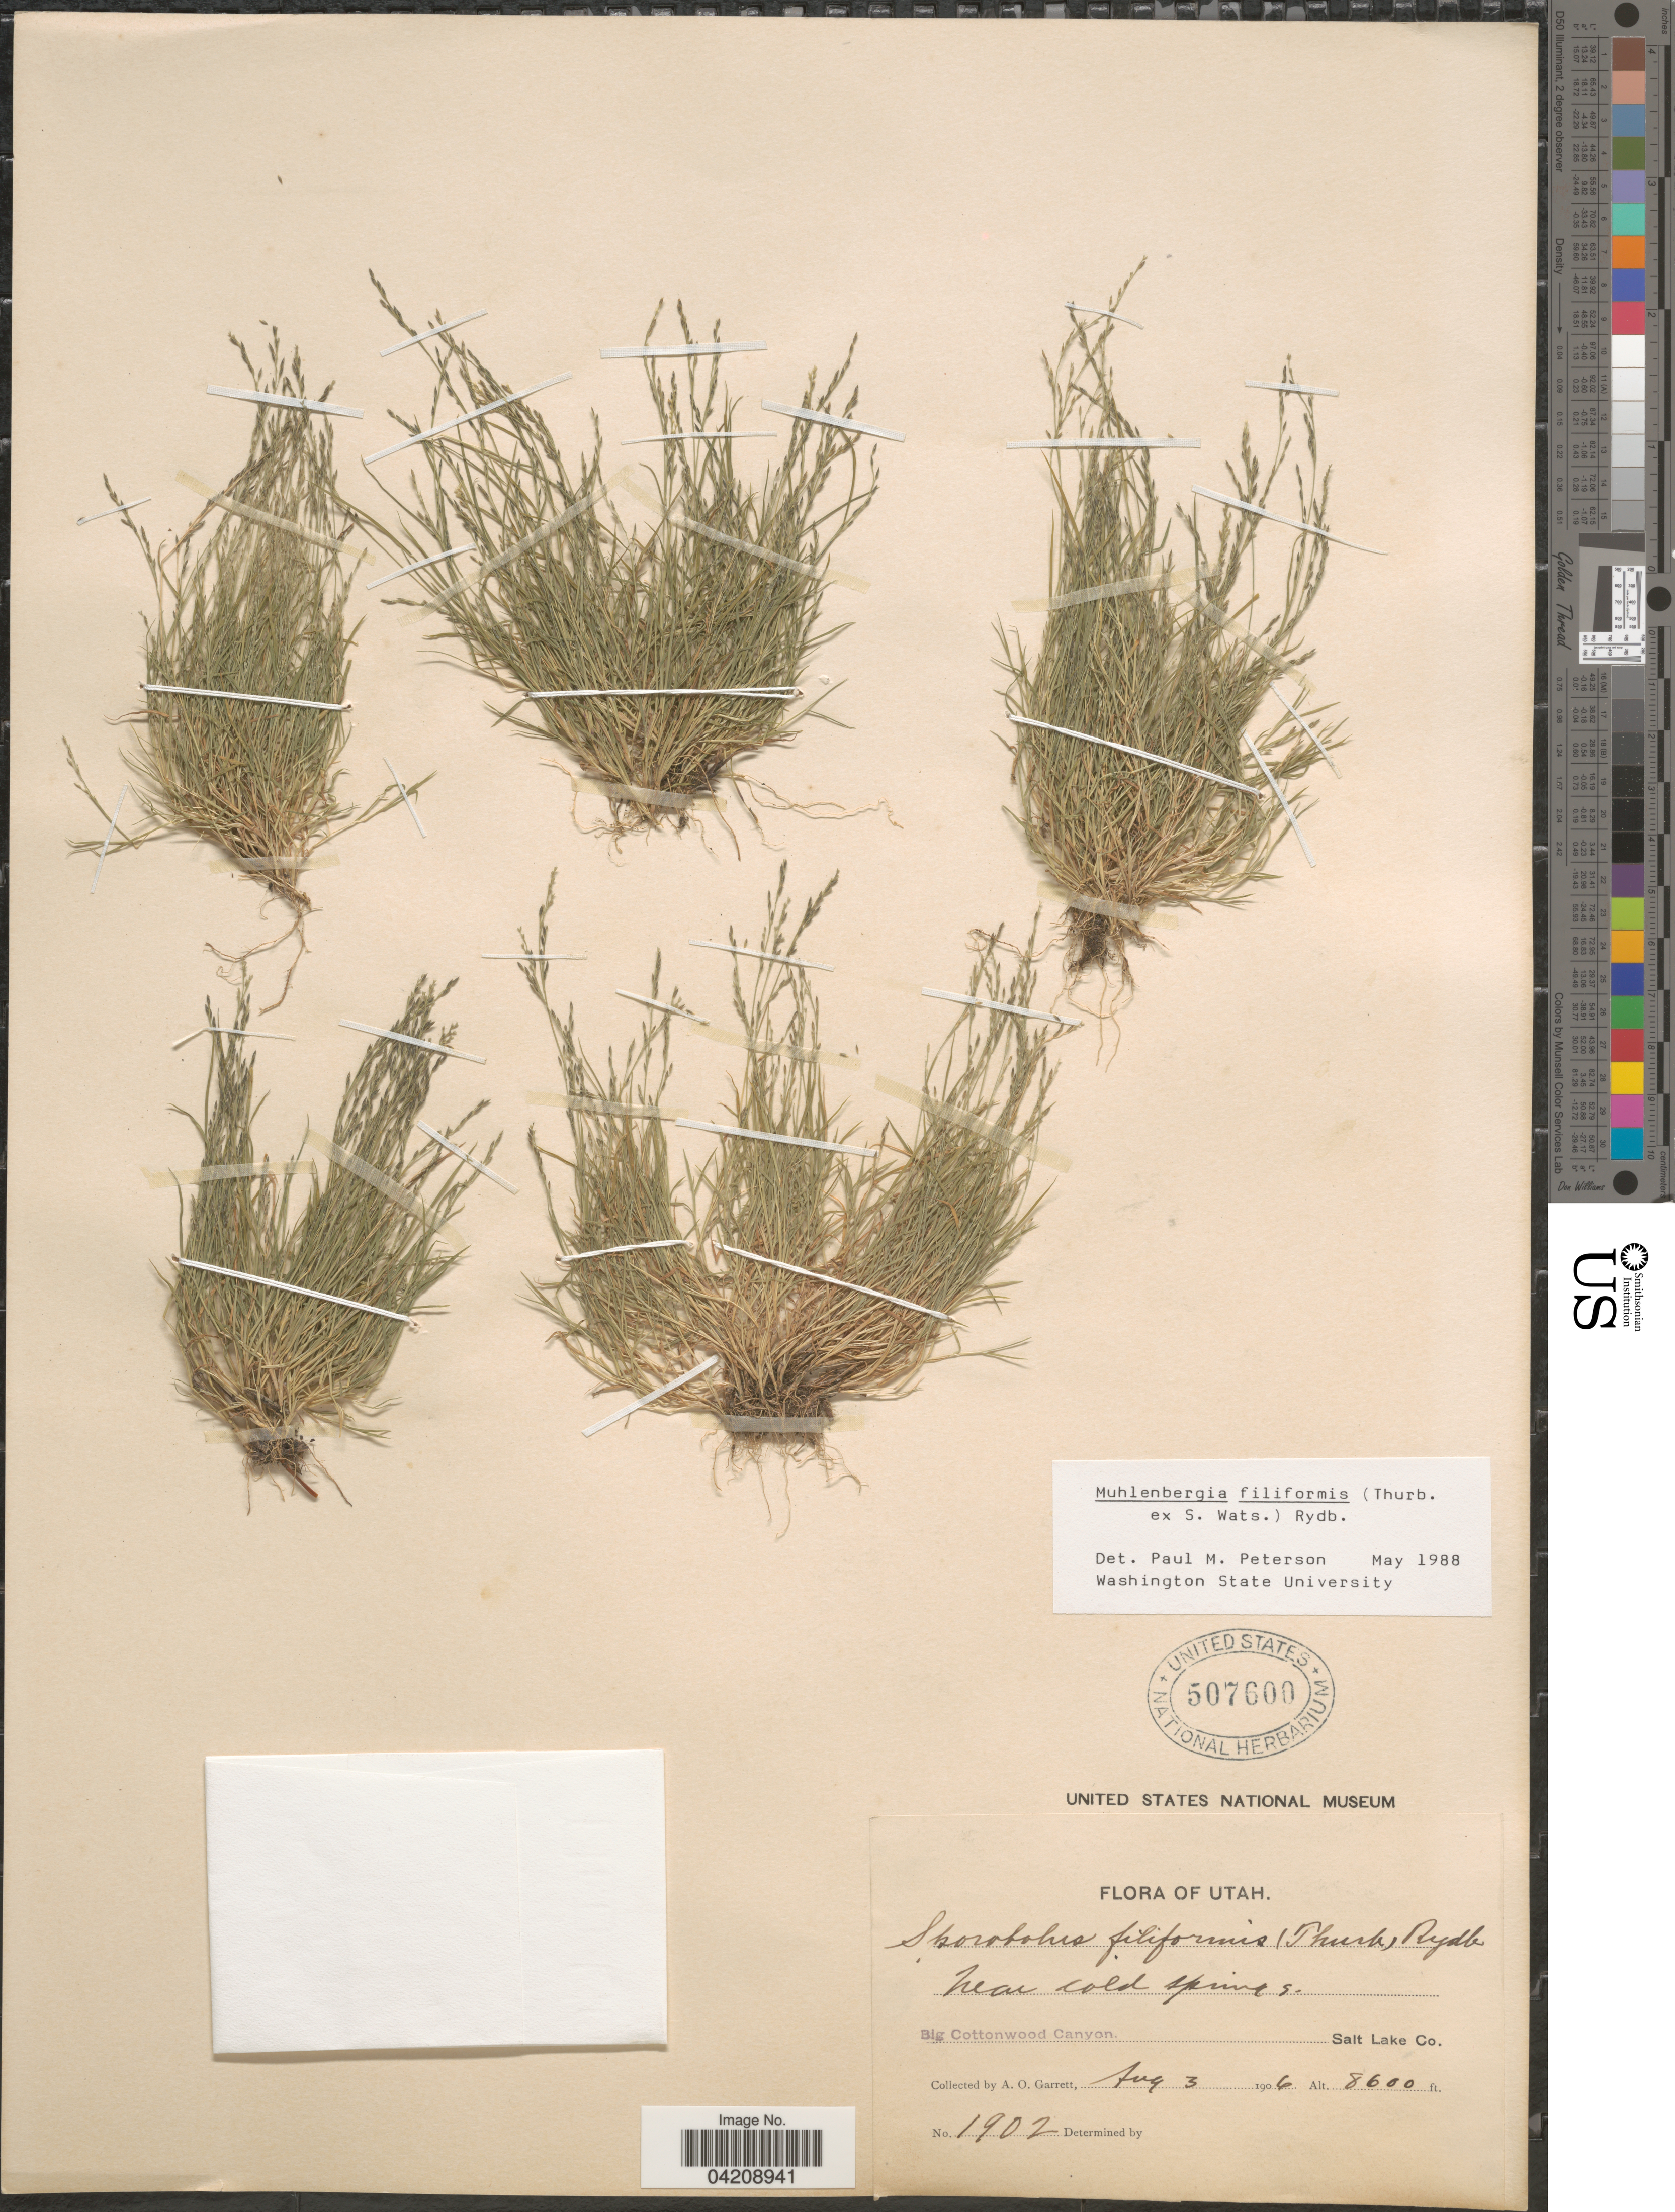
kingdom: Plantae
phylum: Tracheophyta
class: Liliopsida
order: Poales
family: Poaceae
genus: Muhlenbergia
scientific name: Muhlenbergia filiformis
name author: (Thurb. ex S. Watson) Rydb.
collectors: A. O. Garrett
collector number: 1902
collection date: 1906-08-03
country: United States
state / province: Utah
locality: Near Cold springs. Big Cottonwood Canyon. Salt Lake Co.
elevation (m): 2621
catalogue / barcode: US 507600